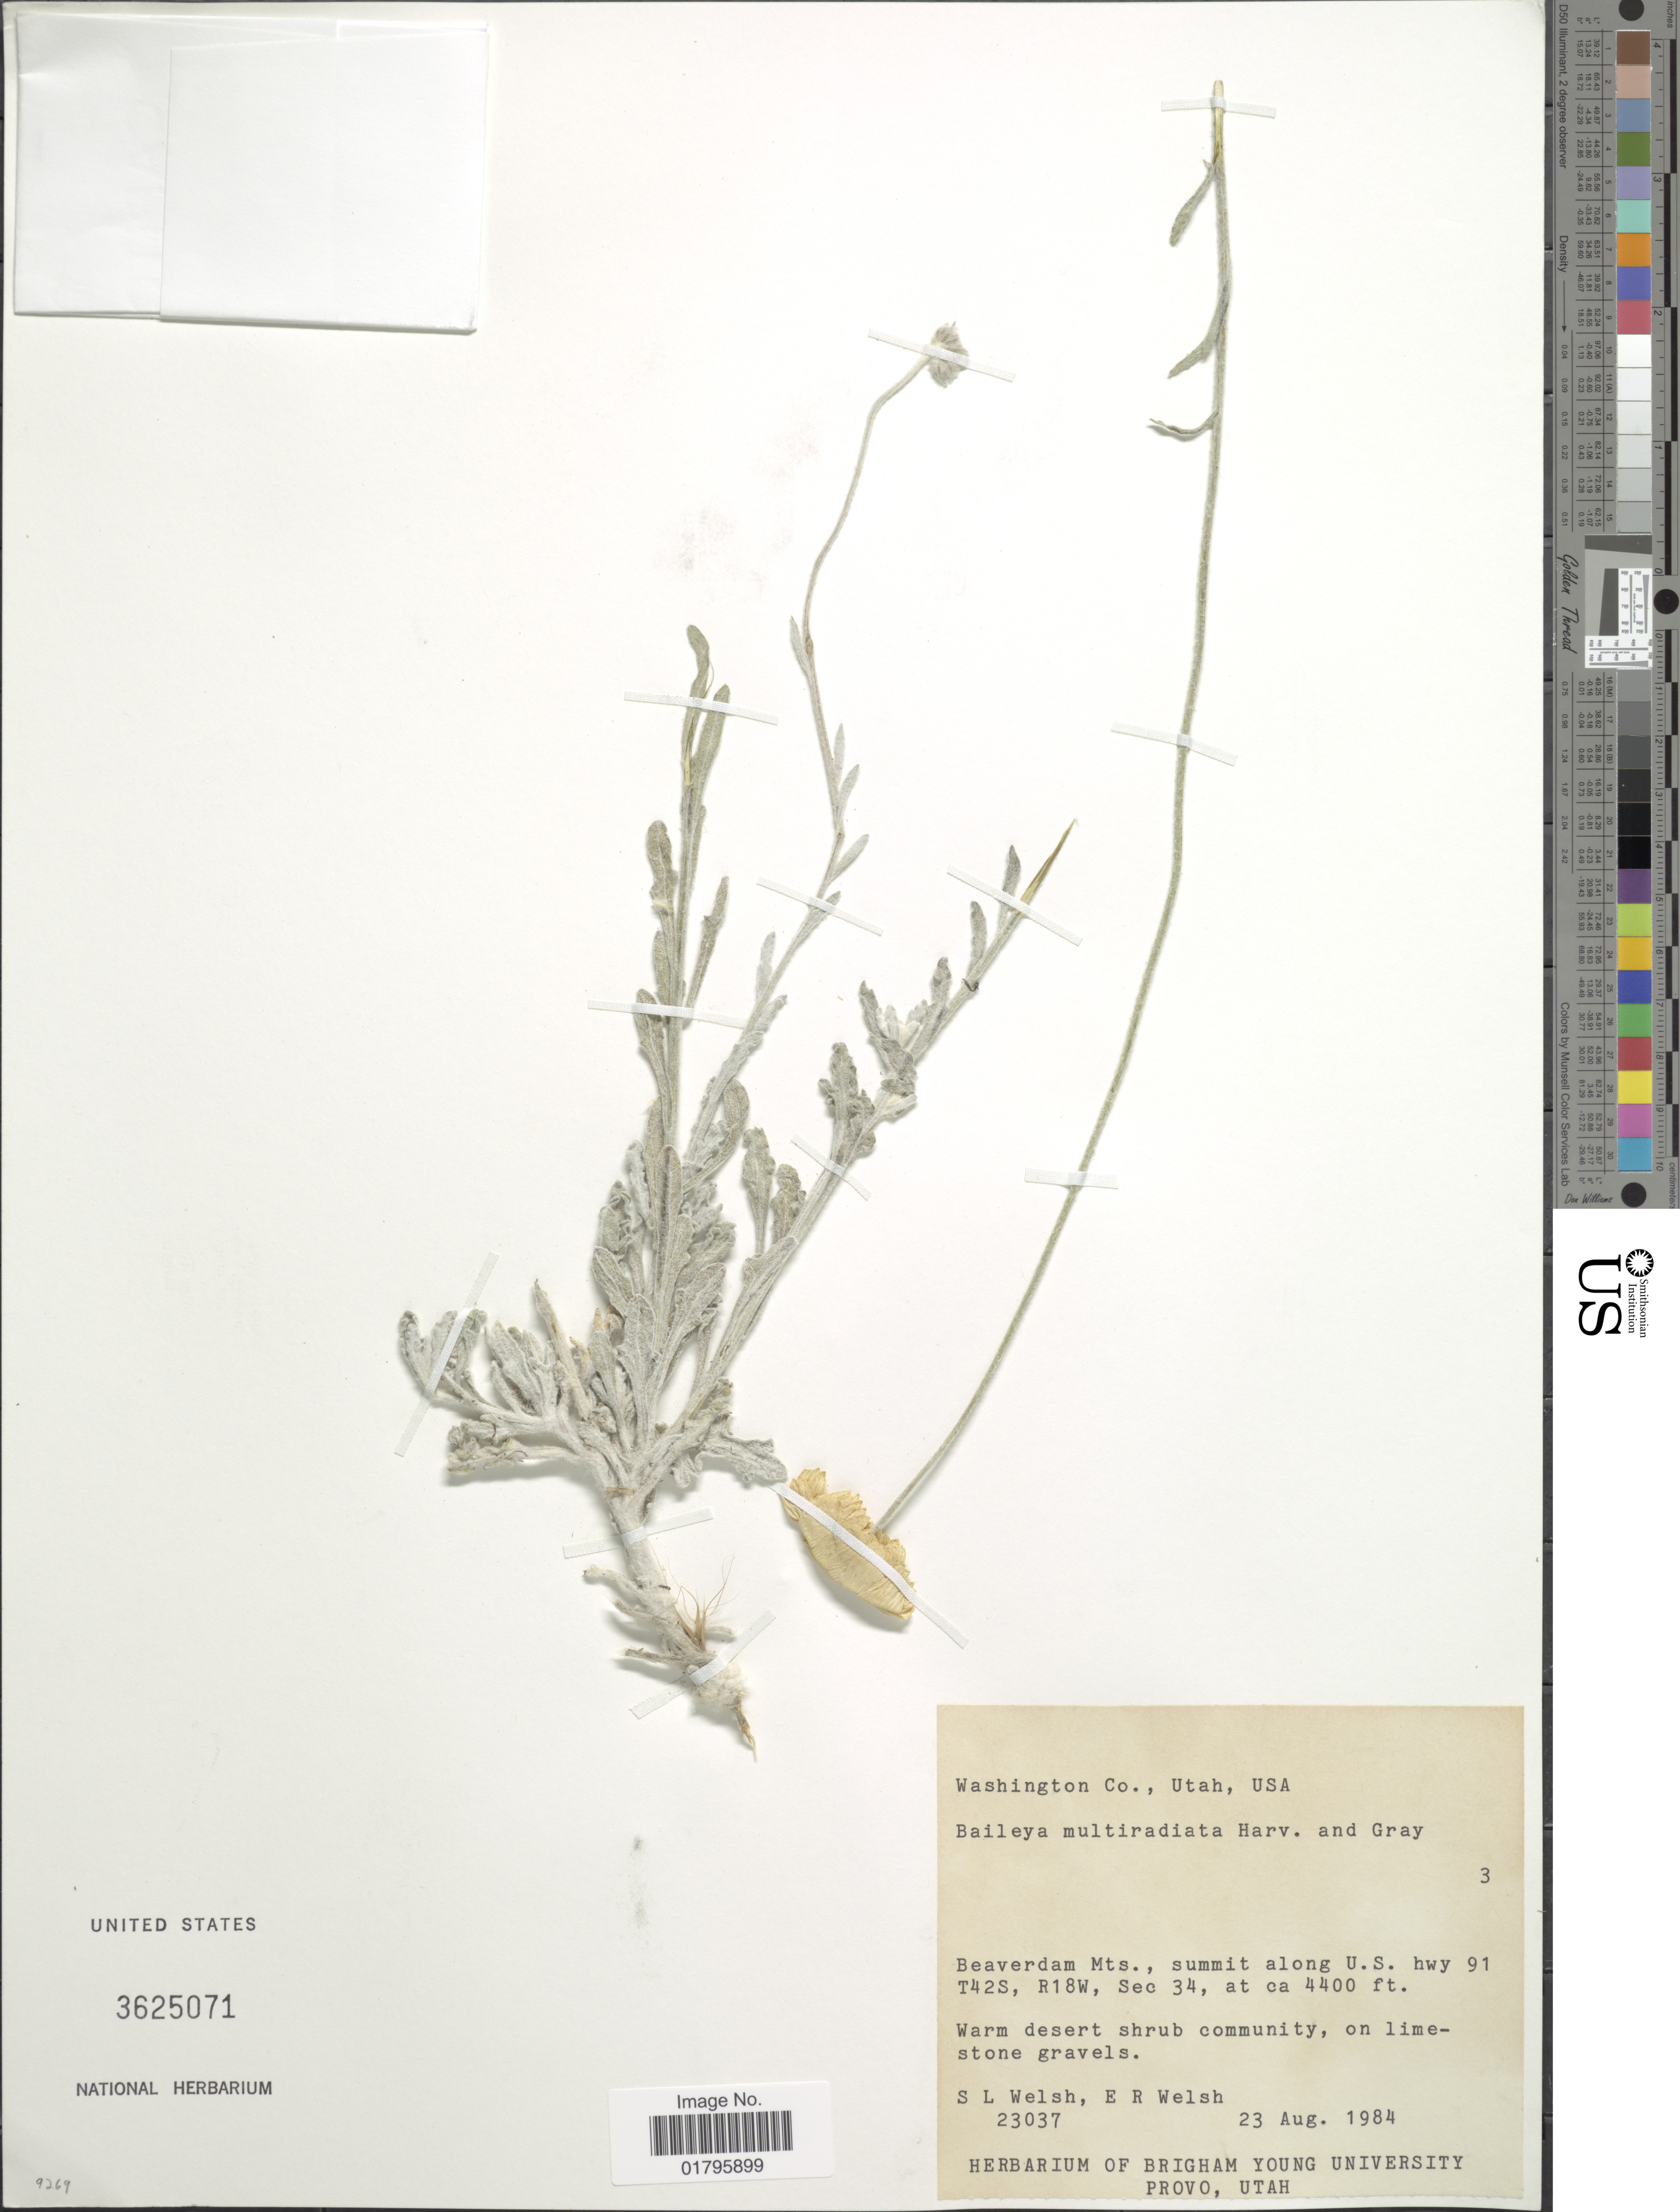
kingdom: Plantae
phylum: Tracheophyta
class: Magnoliopsida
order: Asterales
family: Asteraceae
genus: Baileya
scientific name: Baileya multiradiata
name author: Harv. & A. Gray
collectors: S. Welsh & E. Welsh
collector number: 23037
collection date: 1984-08-23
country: United States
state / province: Utah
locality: Washington Co., Utah, USA. Beaverdam Mts., summit along U.S. hwy 91 T42S, R18W, Sec 34.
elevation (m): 1341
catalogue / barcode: US 3625071